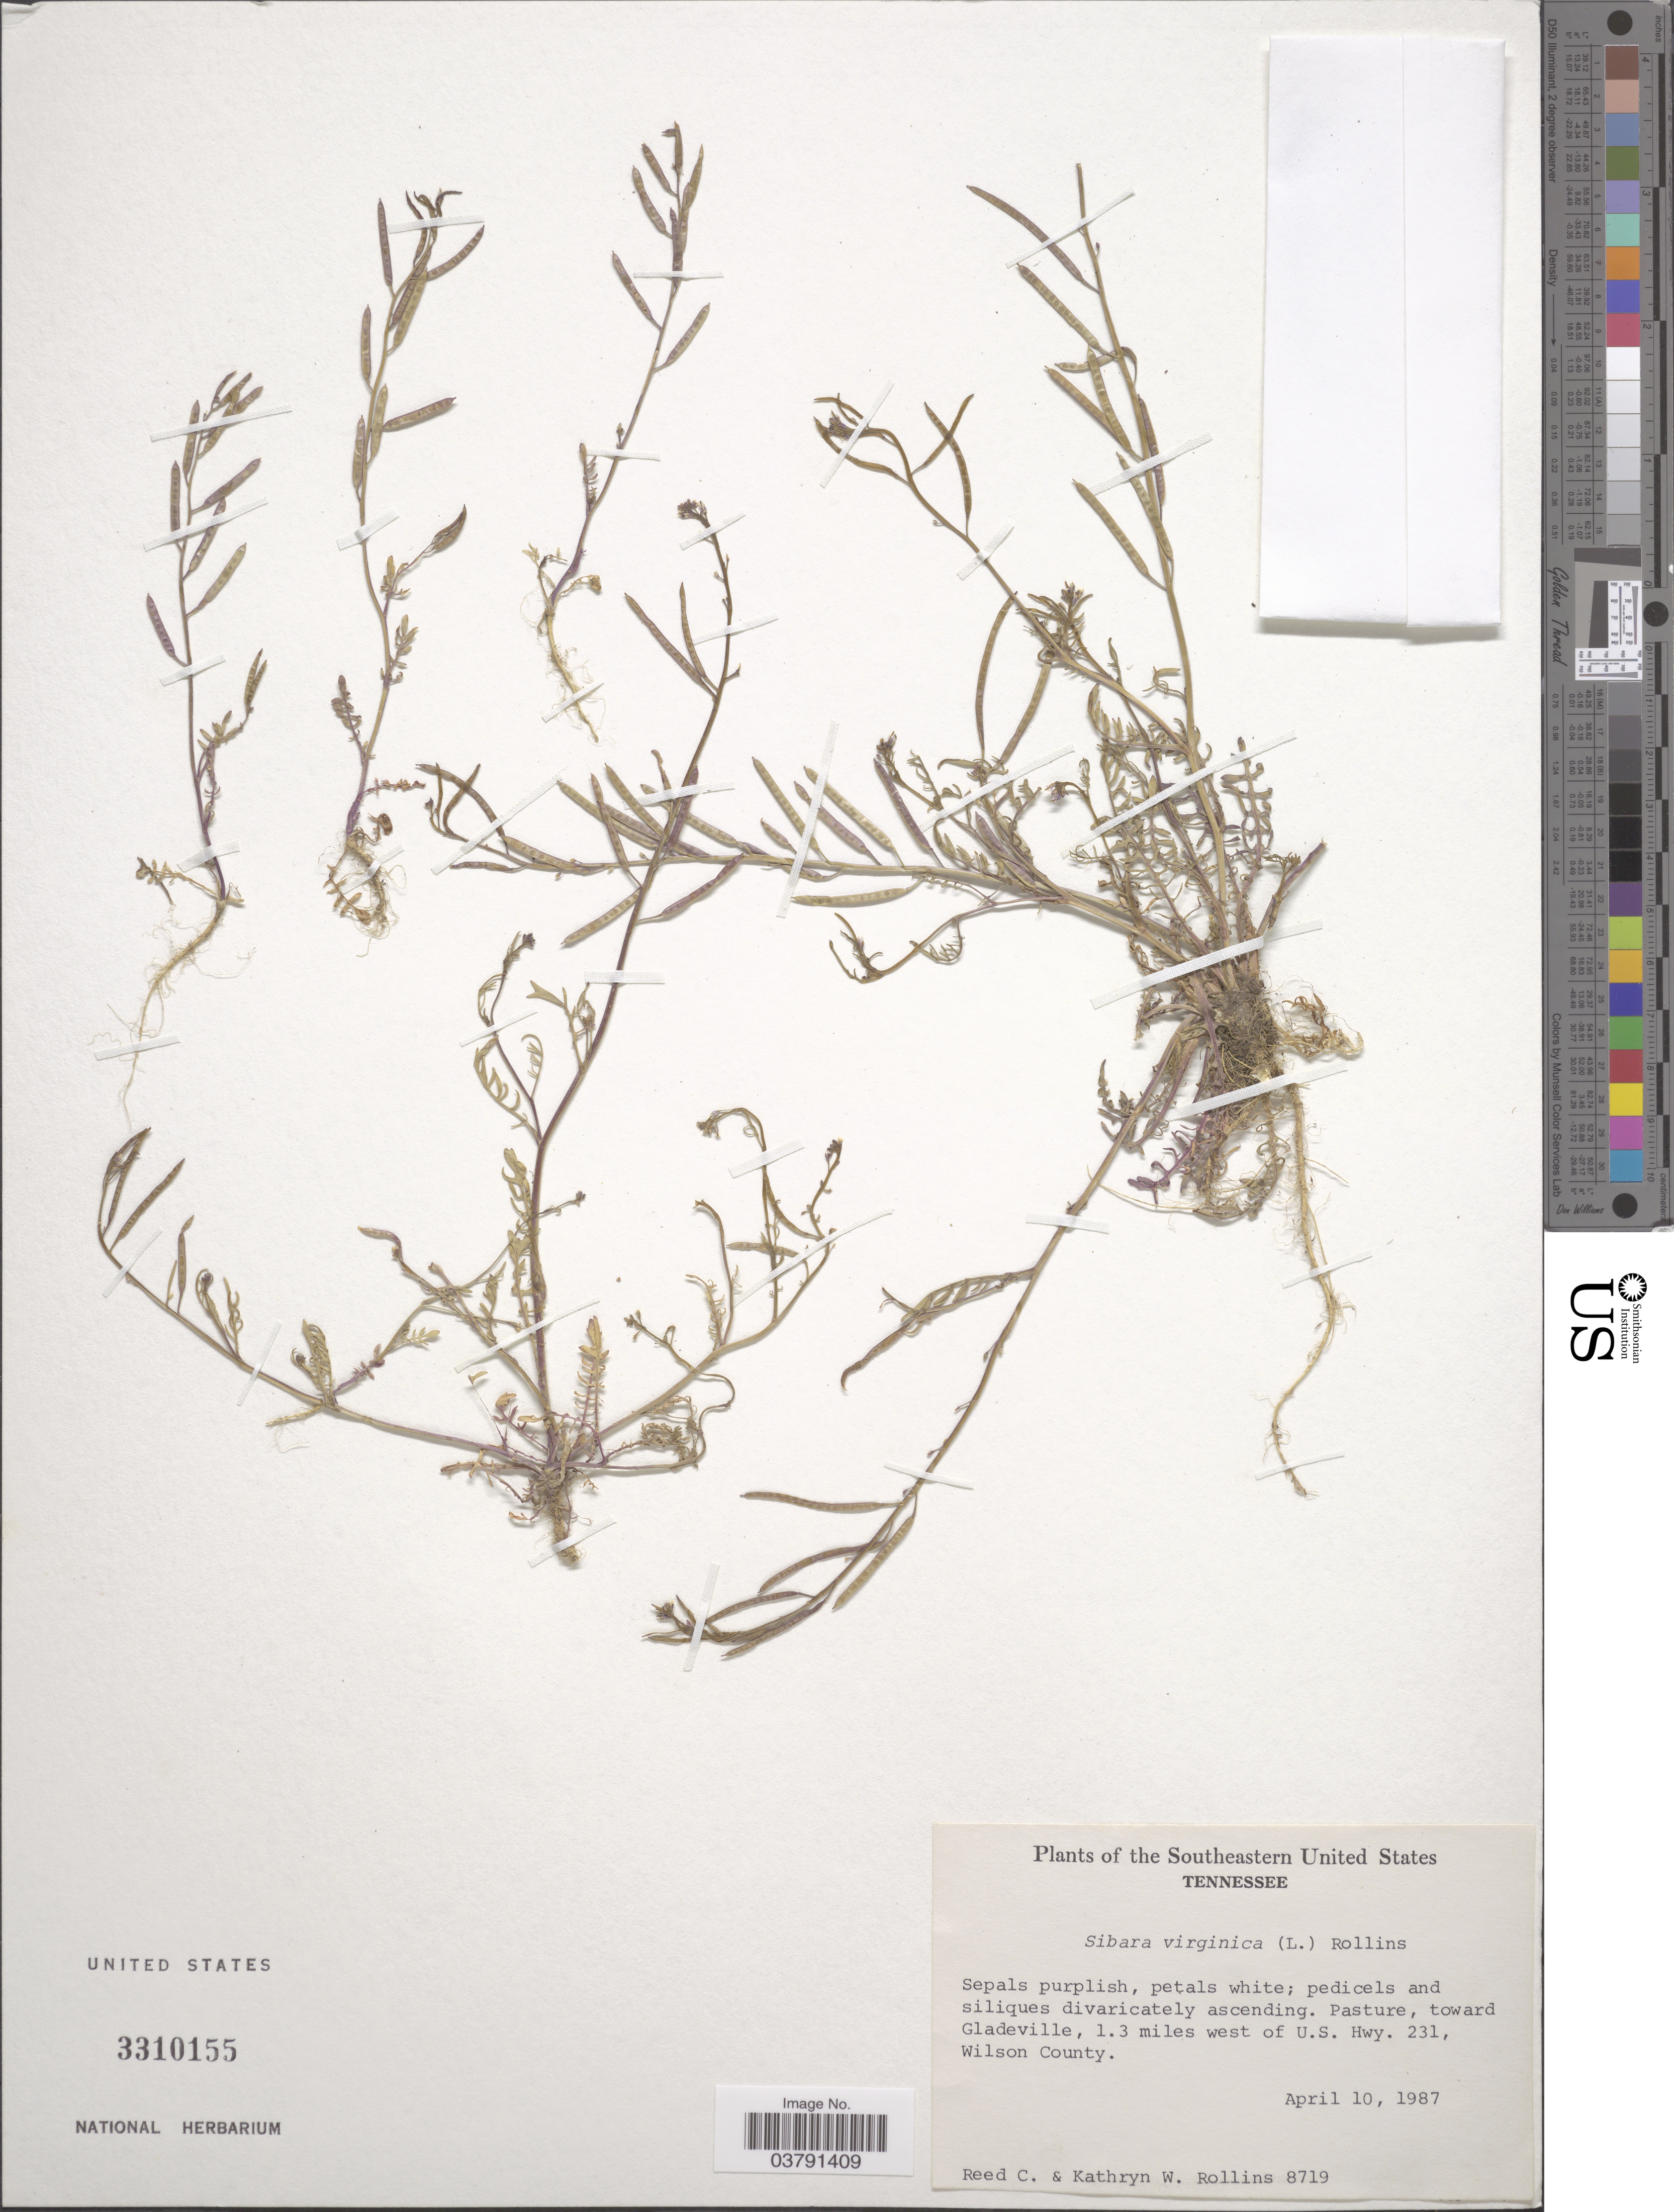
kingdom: Plantae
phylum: Tracheophyta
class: Magnoliopsida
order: Brassicales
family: Brassicaceae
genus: Planodes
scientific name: Planodes virginicum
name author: (L.) Greene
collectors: R. C. Rollins & K. W. Rollins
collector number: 8719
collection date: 1987-04-10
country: United States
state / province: Tennessee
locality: The Southeastern United States. Pasture, toward Gladeville, 1.3 miles west of U.S. Hwy. 231, Wilson County.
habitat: pasture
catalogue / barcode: US 3310155